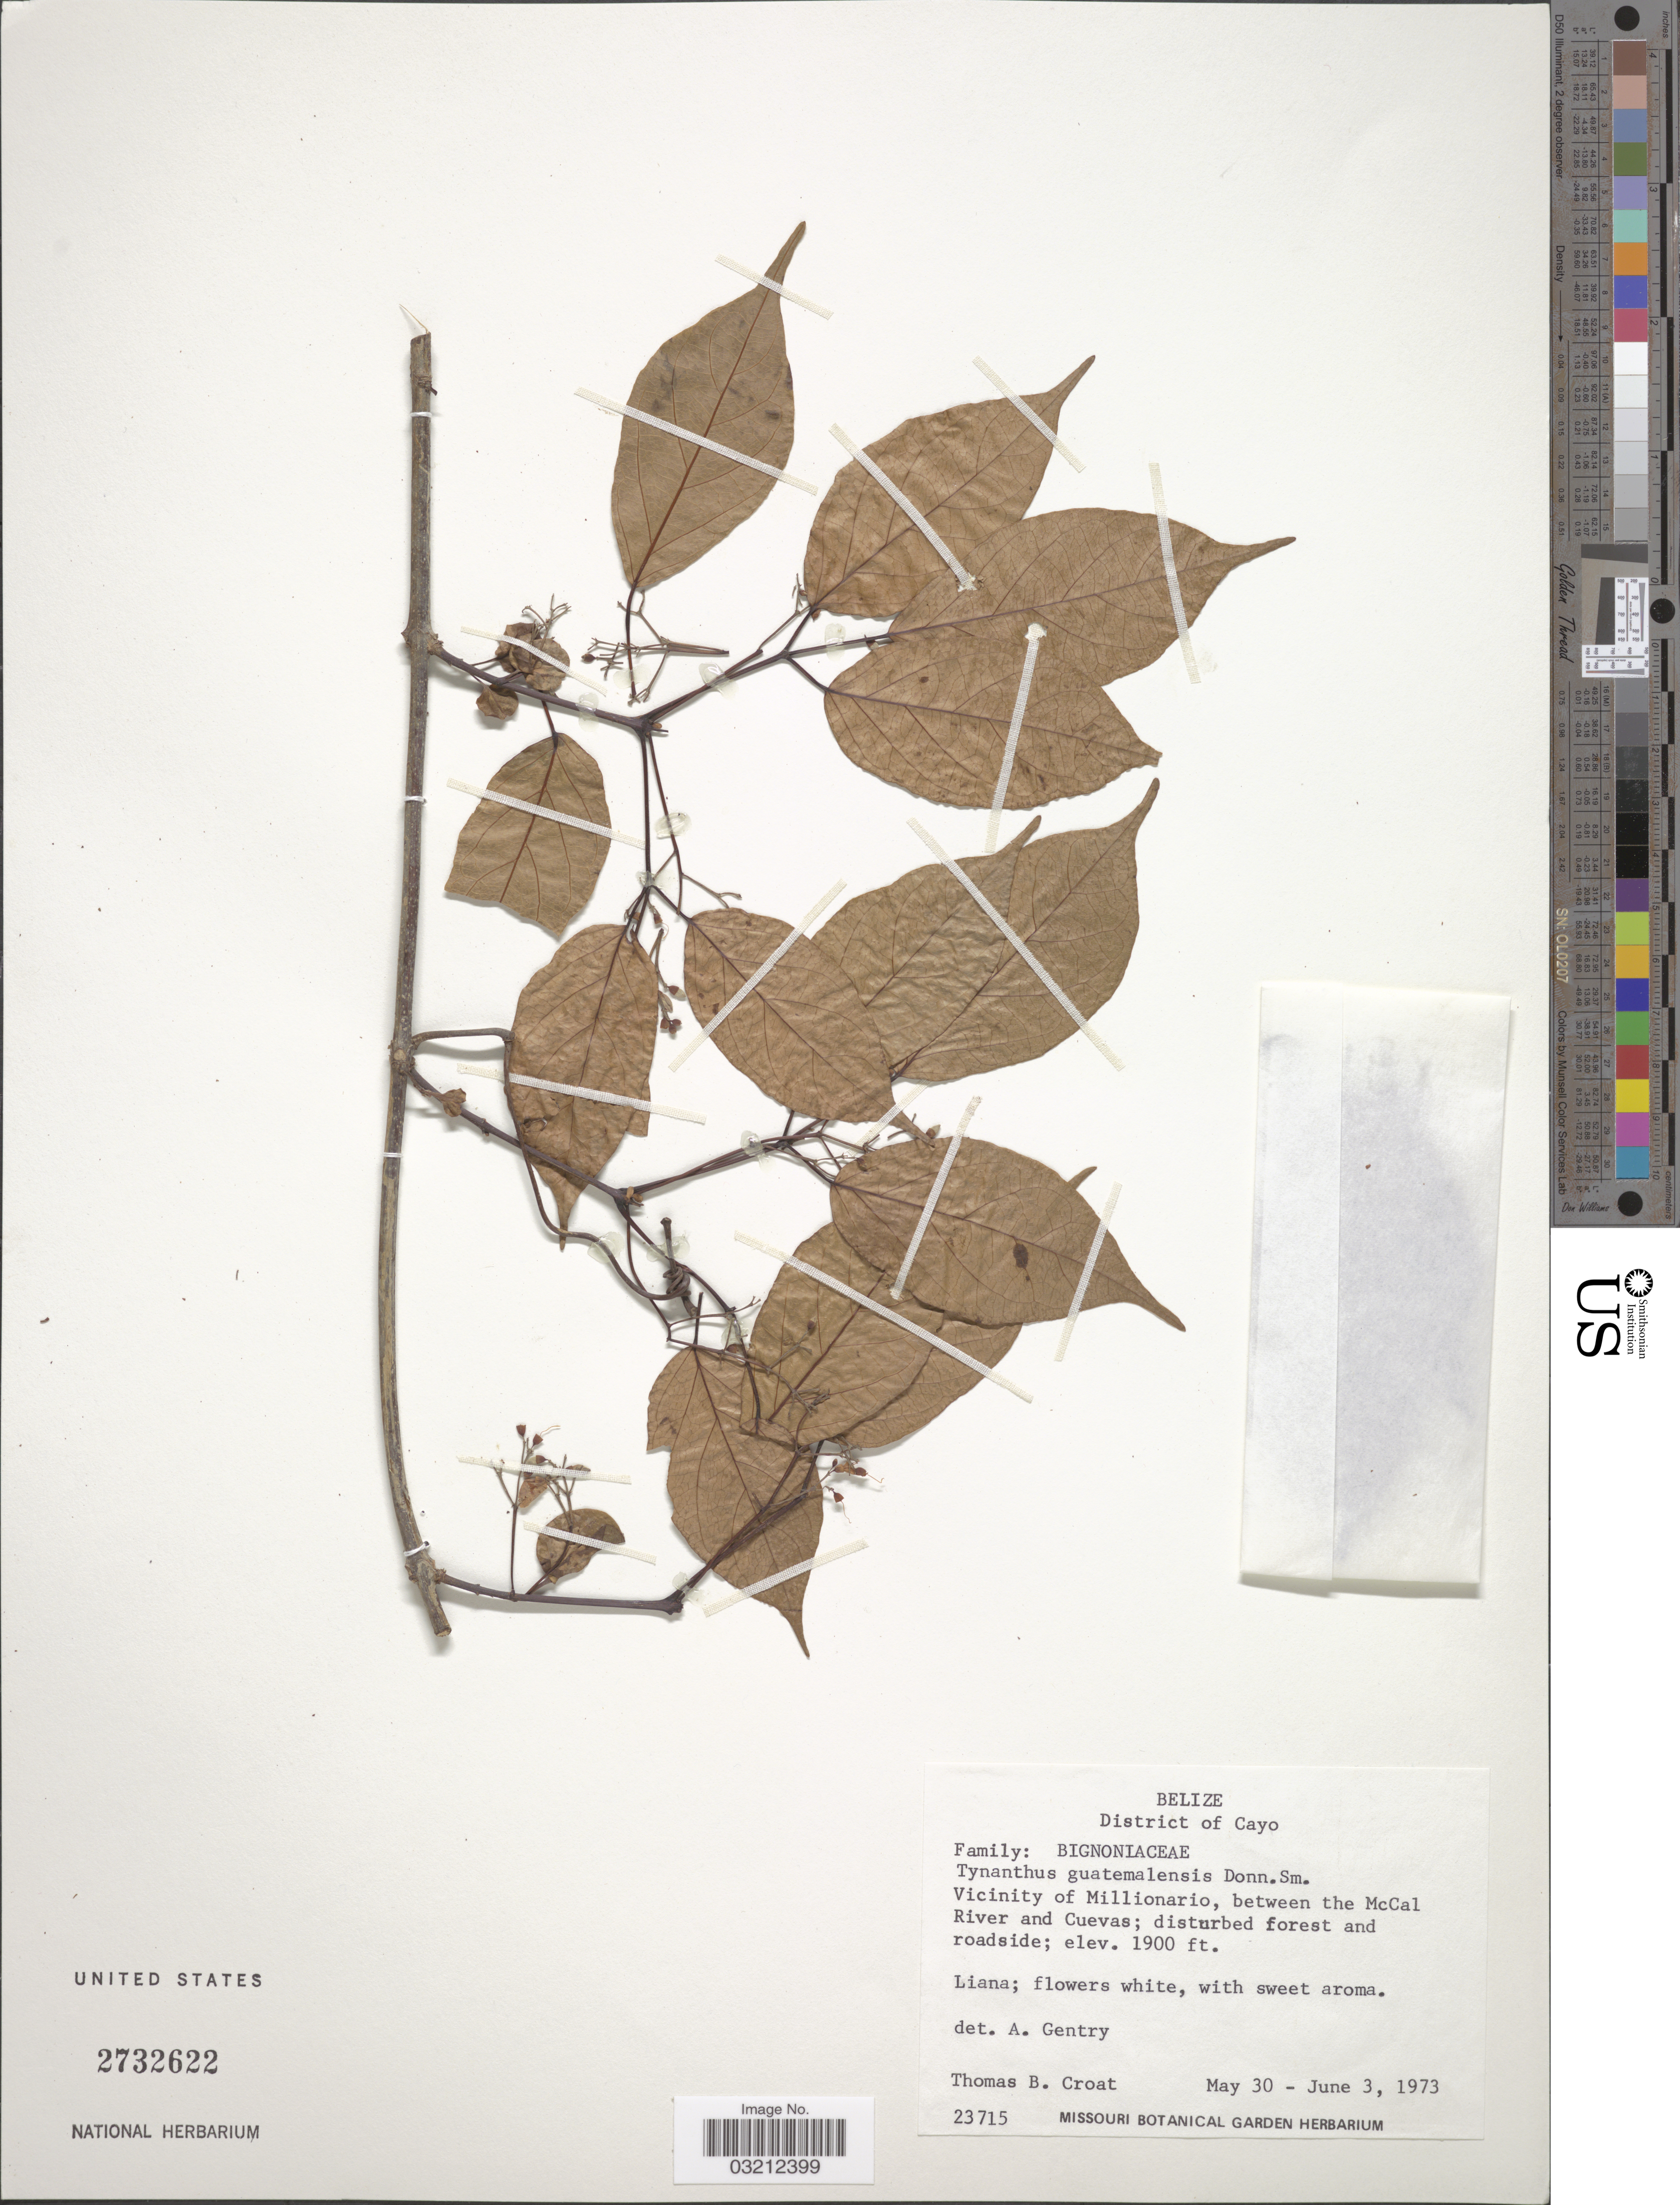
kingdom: Plantae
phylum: Tracheophyta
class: Magnoliopsida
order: Lamiales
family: Bignoniaceae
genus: Tynanthus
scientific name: Tynanthus guatemalensis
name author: Donn. Sm.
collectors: T. B. Croat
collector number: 23715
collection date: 1973-05-30/1973-06-03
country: Belize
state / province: Cayo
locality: District of Cayo. Vicinity of Millionario, between the McCal River and Cuevas.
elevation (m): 579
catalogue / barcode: US 2732622